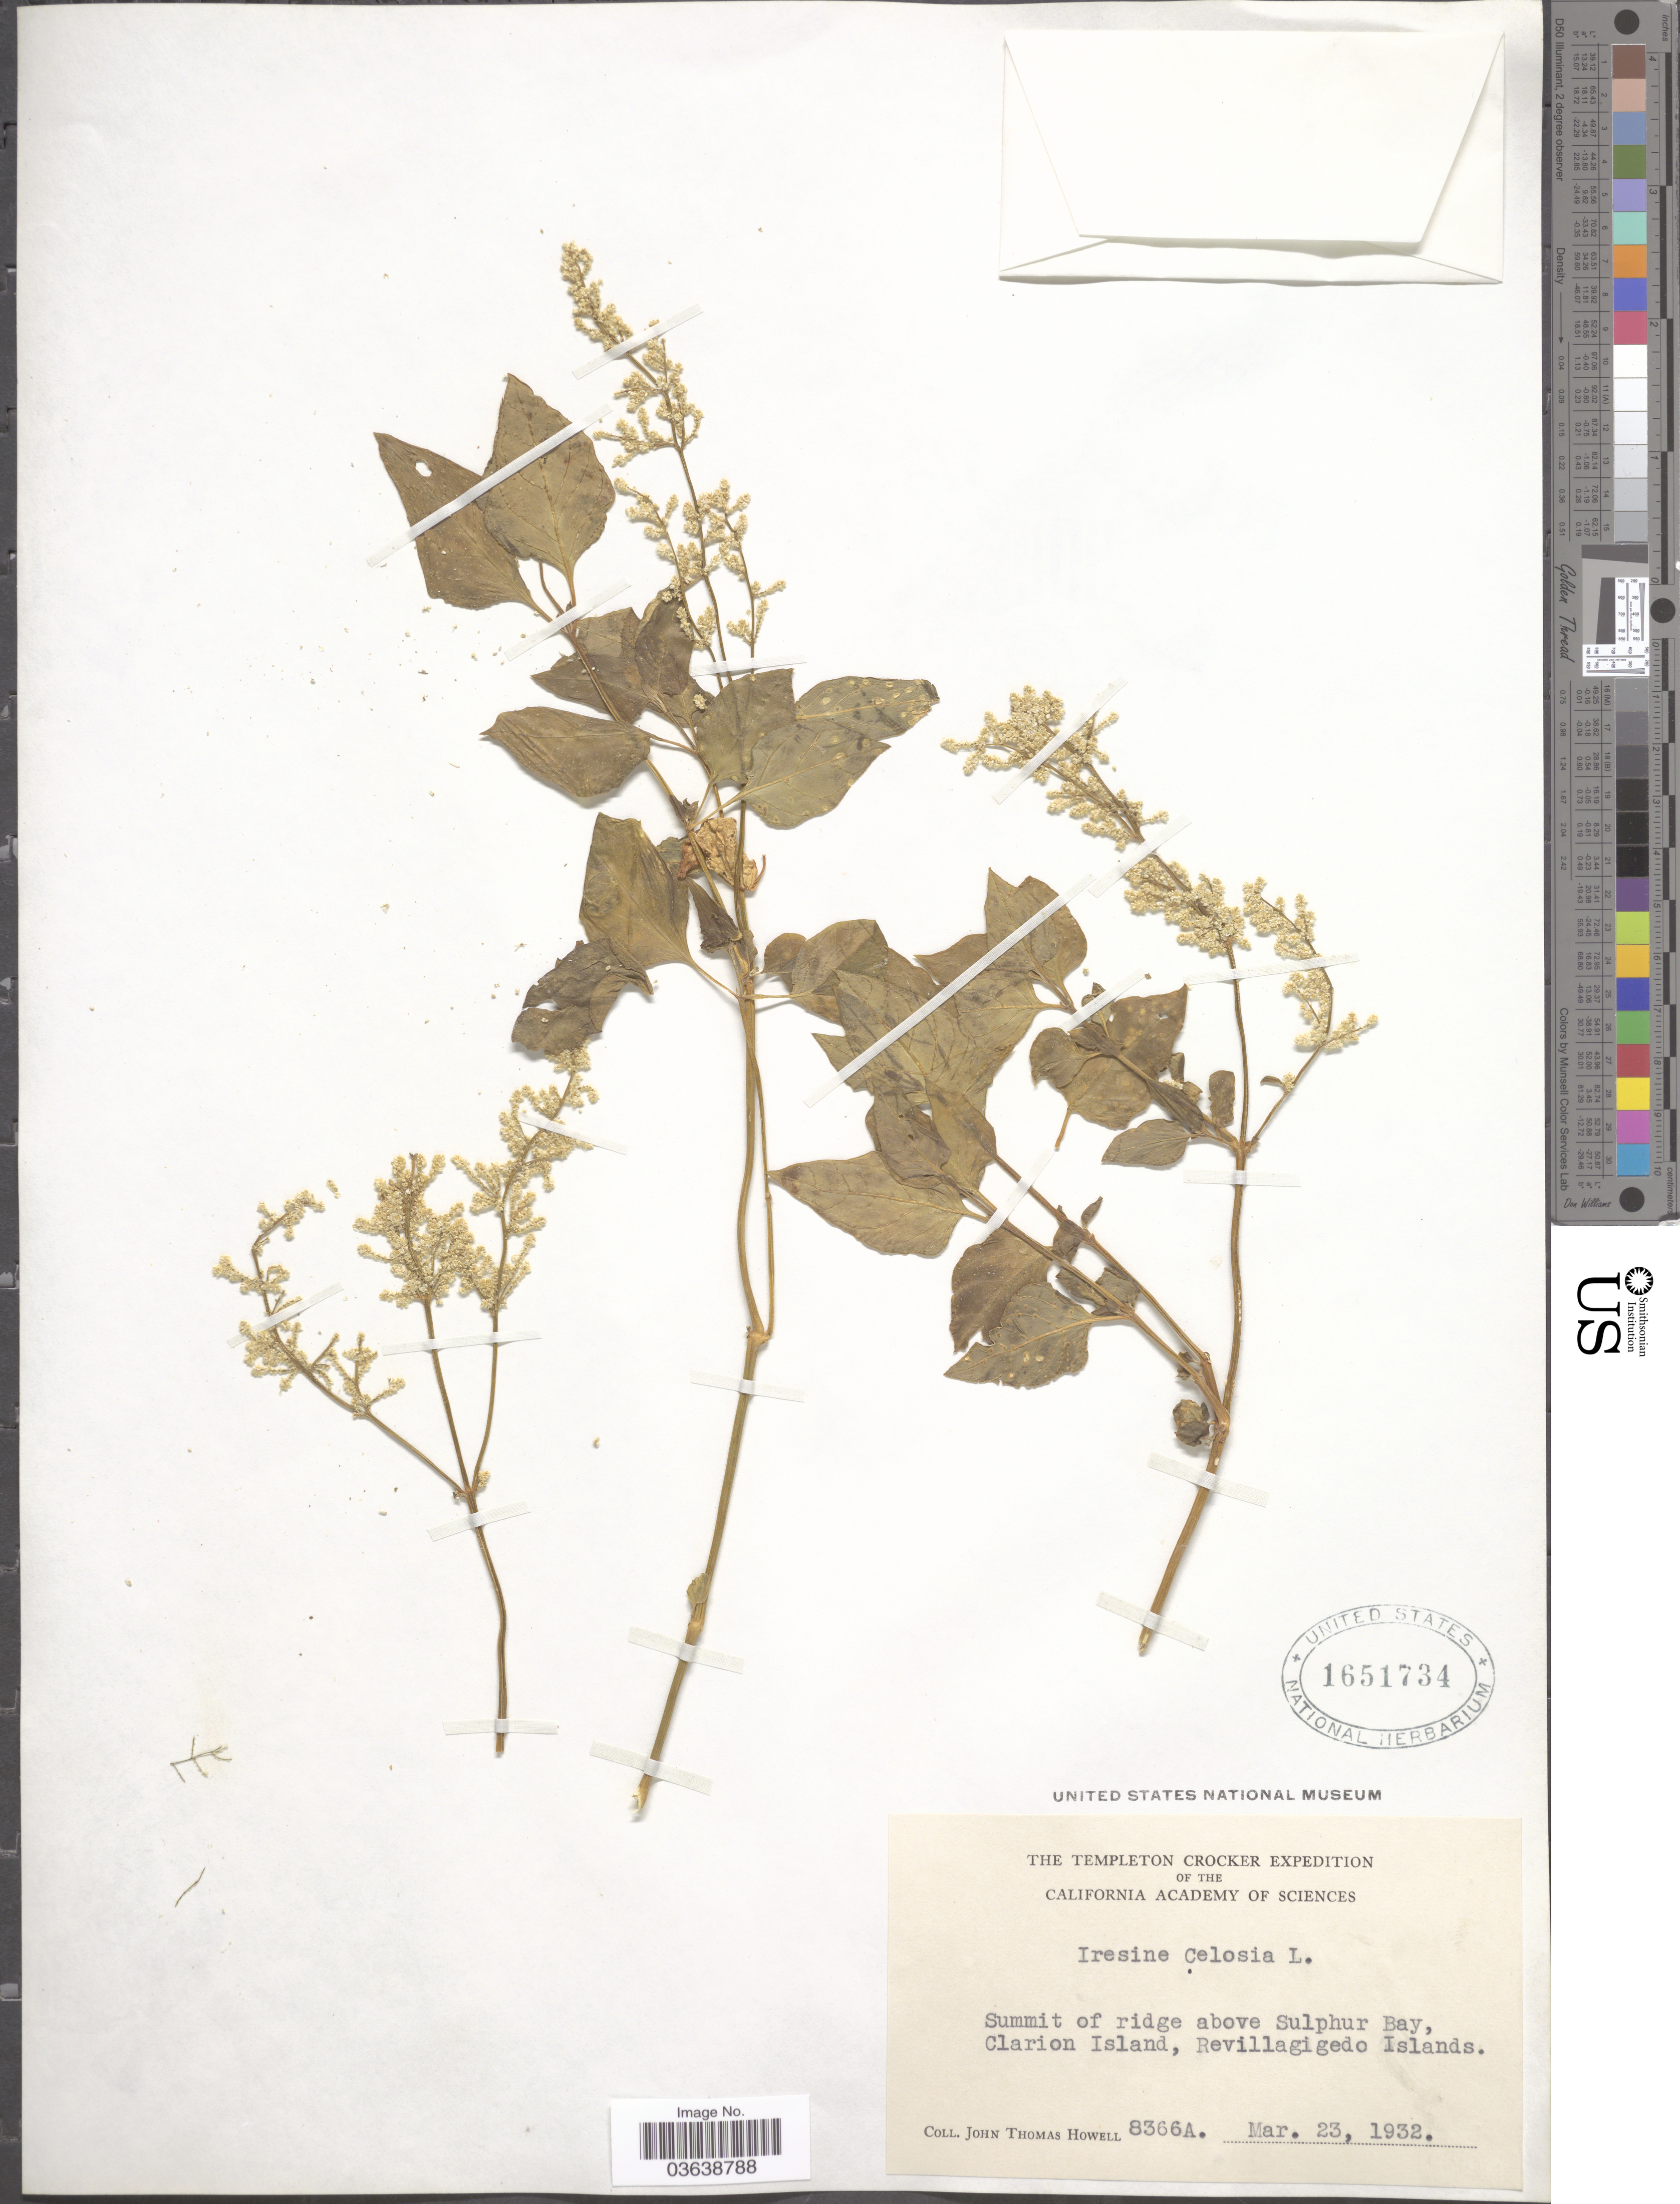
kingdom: Plantae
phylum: Tracheophyta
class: Magnoliopsida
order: Caryophyllales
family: Amaranthaceae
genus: Iresine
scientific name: Iresine celosia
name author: L.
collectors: J. T. Howell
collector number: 8366A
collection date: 1932-03-23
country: Mexico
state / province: Colima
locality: Summit of ridge above Sulphur Bay, Clarion Island, Revillagigedo Islands.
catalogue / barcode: US 1651734